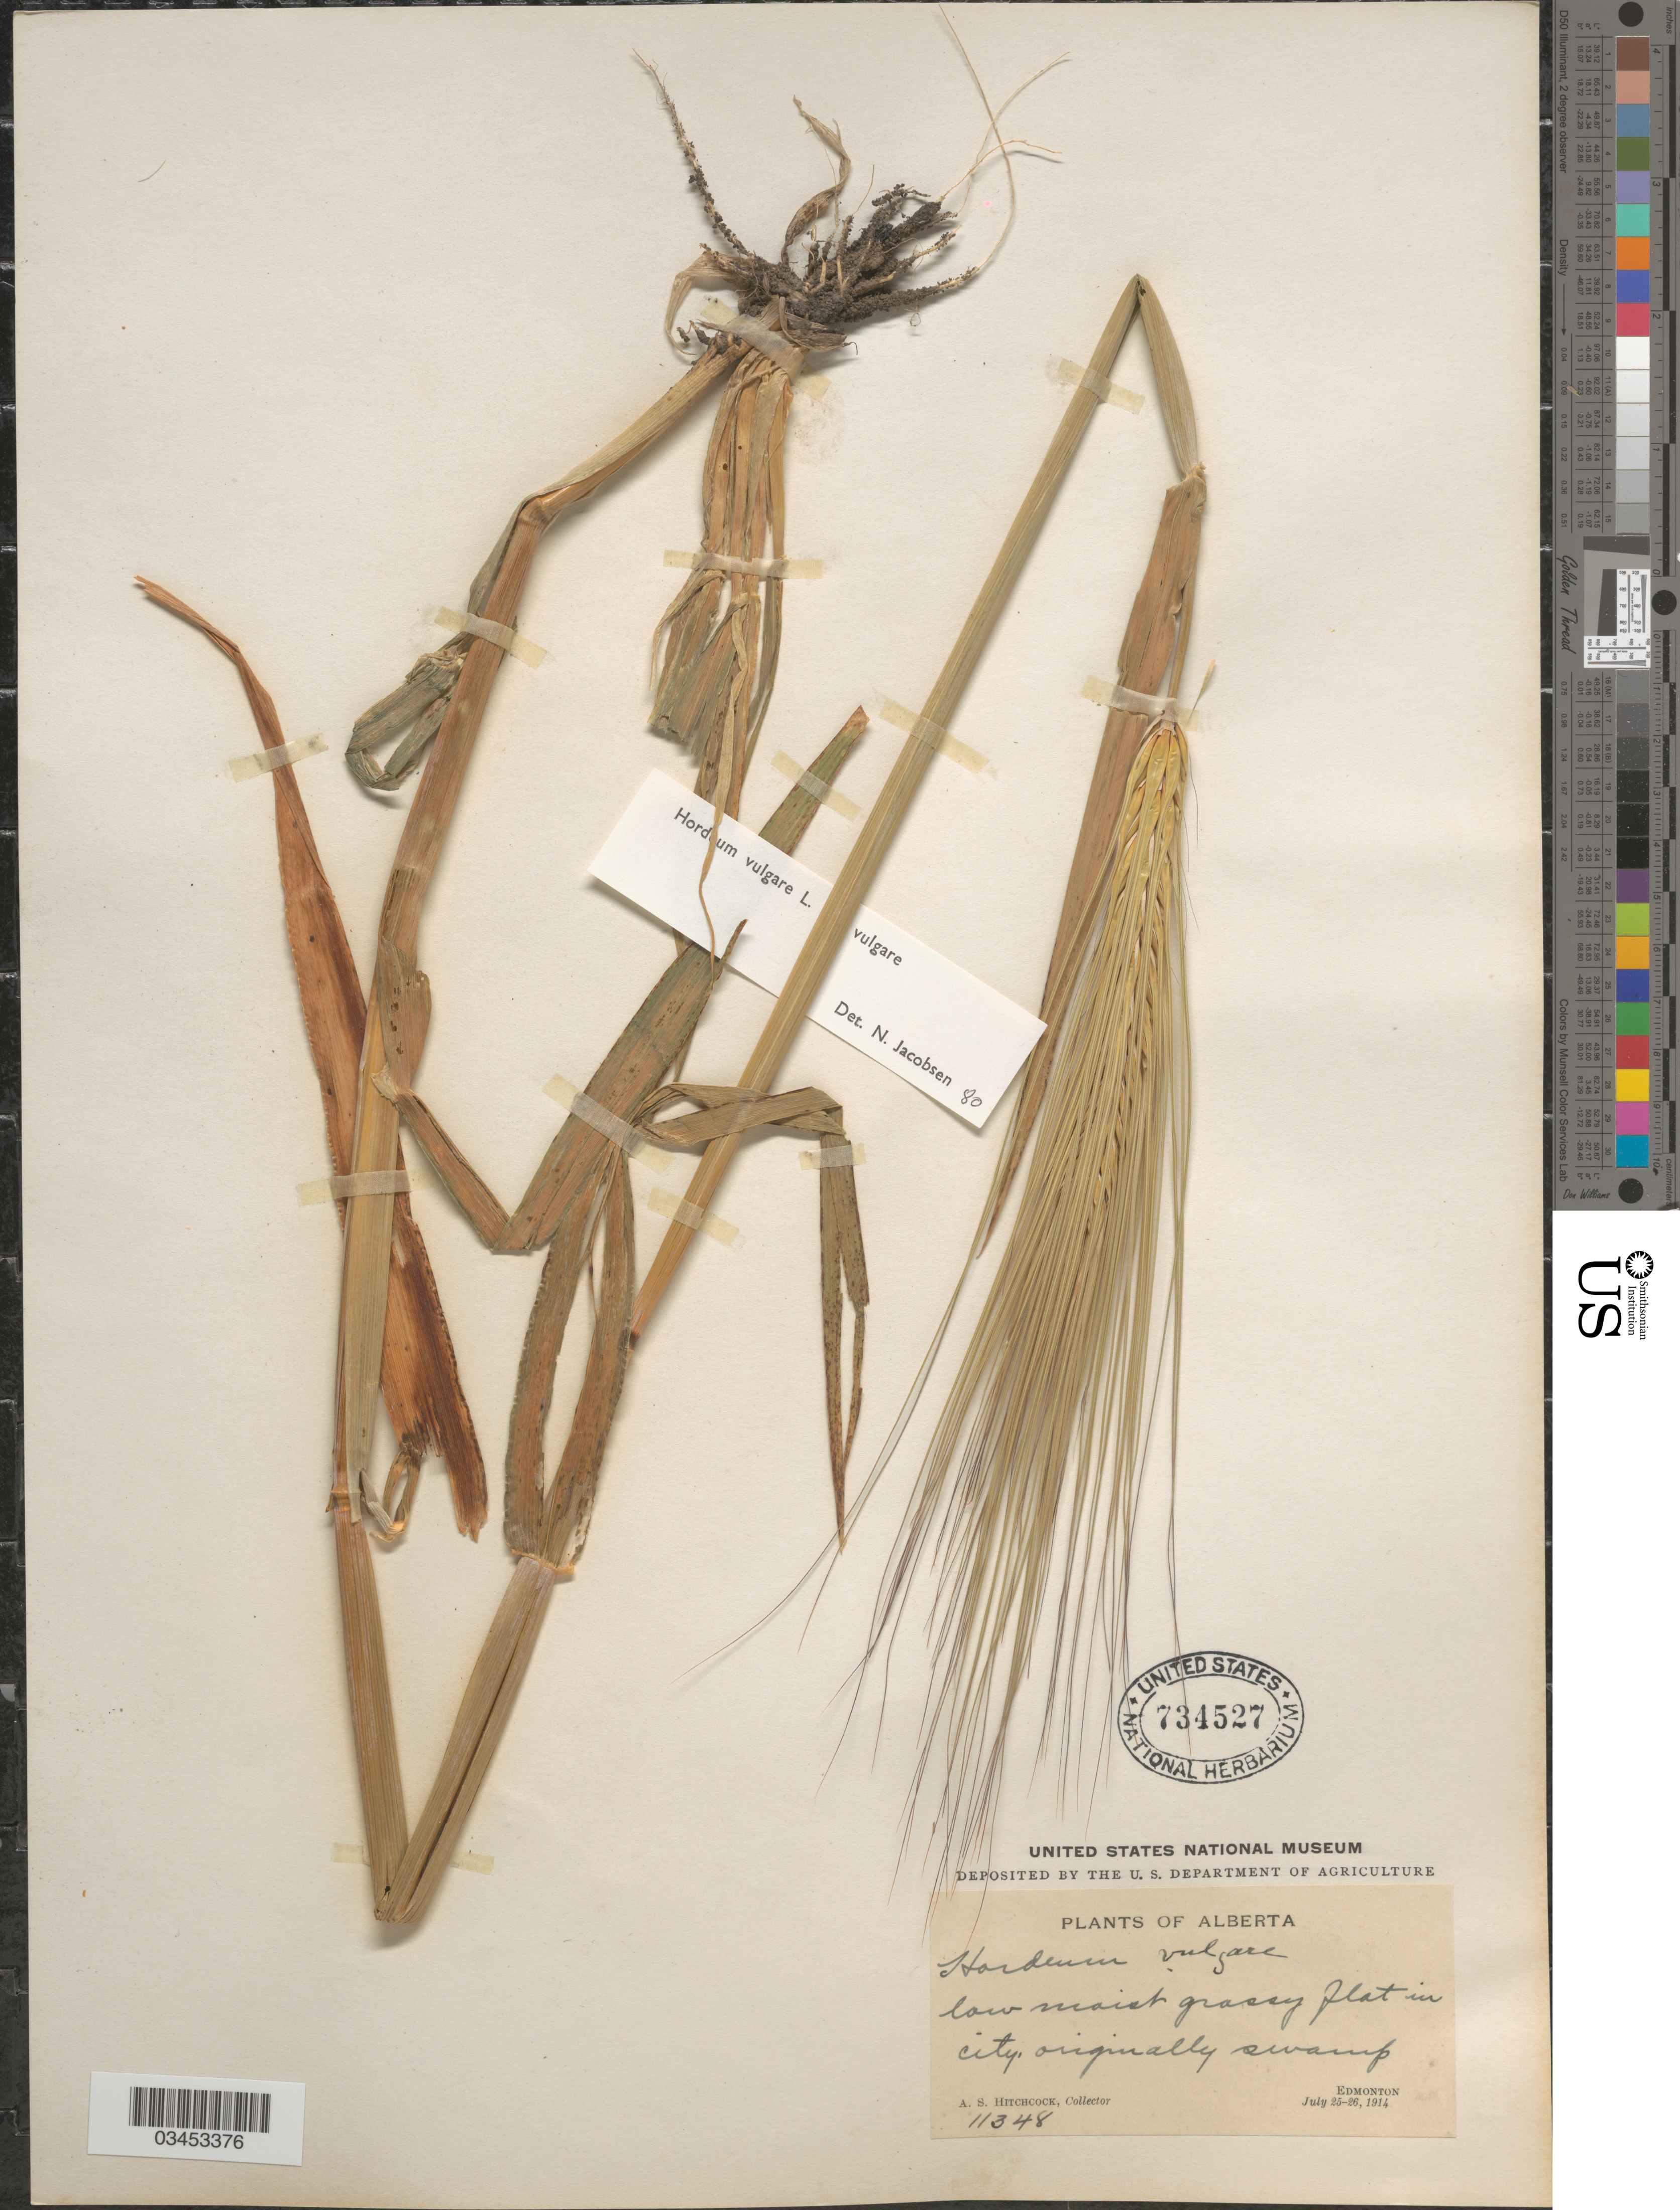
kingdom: Plantae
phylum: Tracheophyta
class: Liliopsida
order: Poales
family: Poaceae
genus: Hordeum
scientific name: Hordeum vulgare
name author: L.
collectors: A. S. Hitchcock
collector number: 11348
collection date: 1914-07-25/1914-07-26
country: Canada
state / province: Alberta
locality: Edmonton.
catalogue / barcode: US 734527